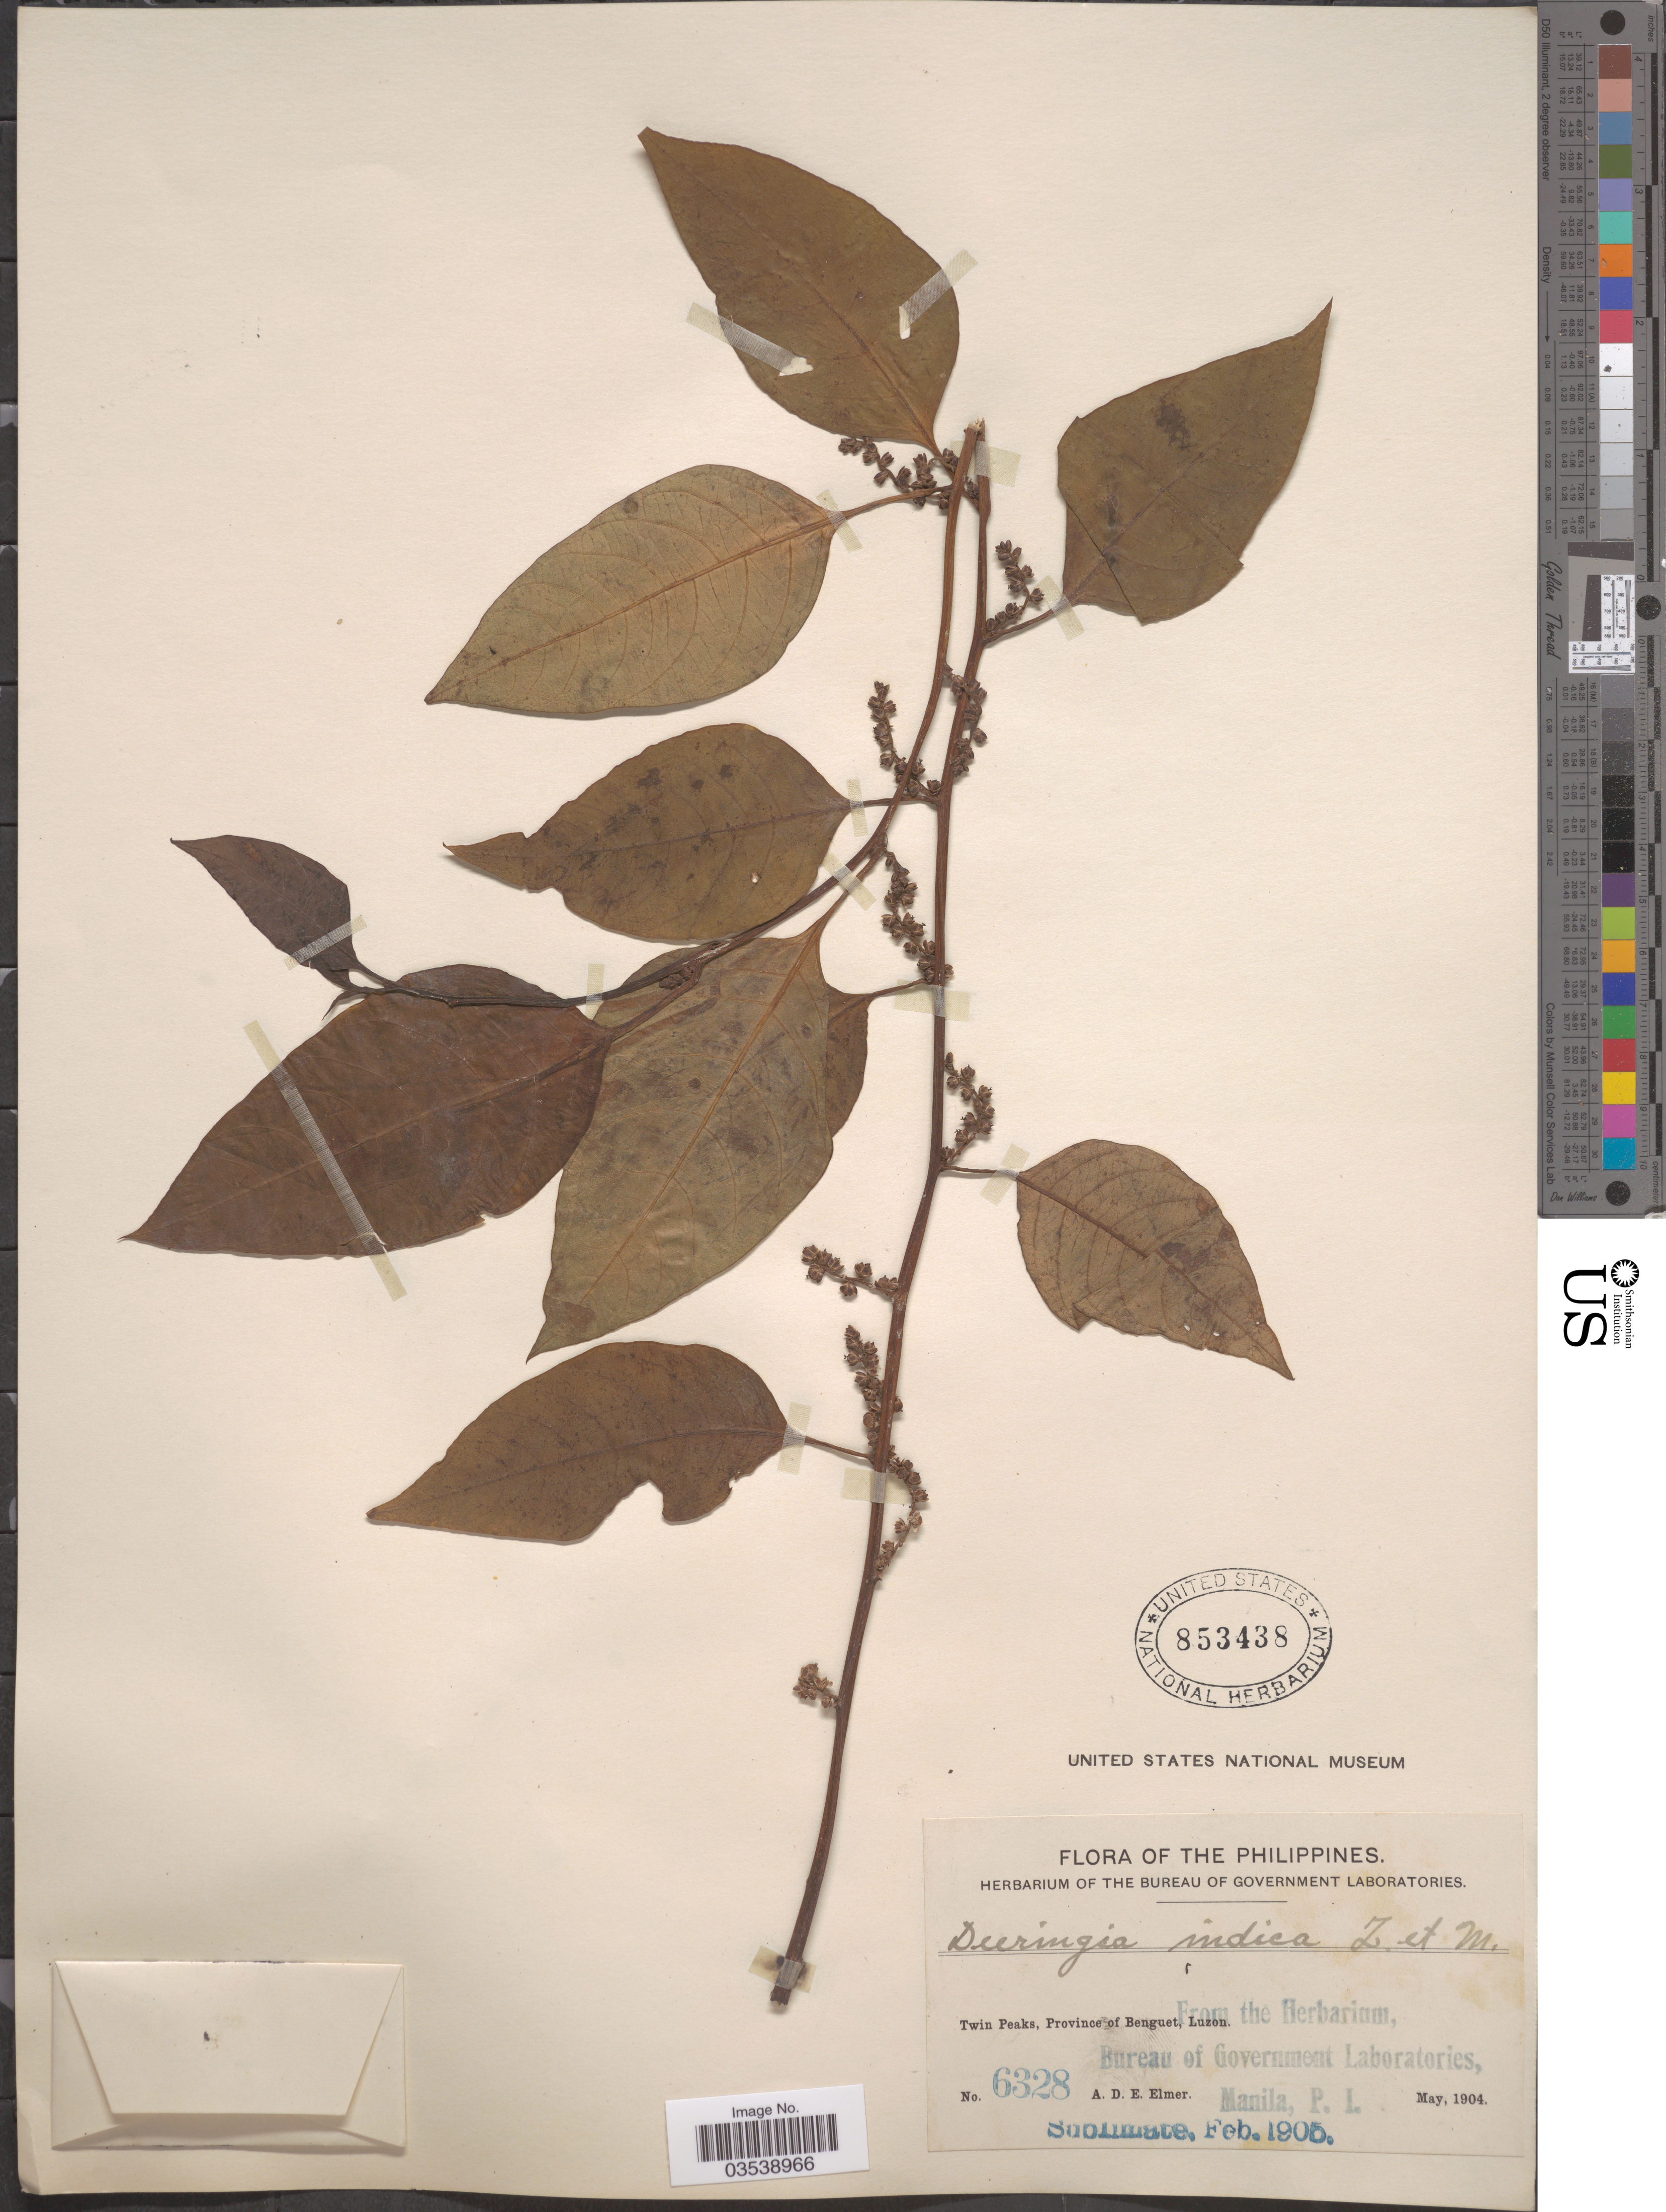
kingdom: Plantae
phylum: Tracheophyta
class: Magnoliopsida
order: Caryophyllales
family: Amaranthaceae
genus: Deeringia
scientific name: Deeringia polysperma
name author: (Roxb.) Moq.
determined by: Strong, Mark T., (BOT), Smithsonian Institution - National Museum of Natural History (UNITED STATES)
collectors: A. D. E. Elmer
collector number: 6328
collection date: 1904-05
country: Philippines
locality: Twin Peaks, Province of Benguet, Luzon.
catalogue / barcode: US 853438